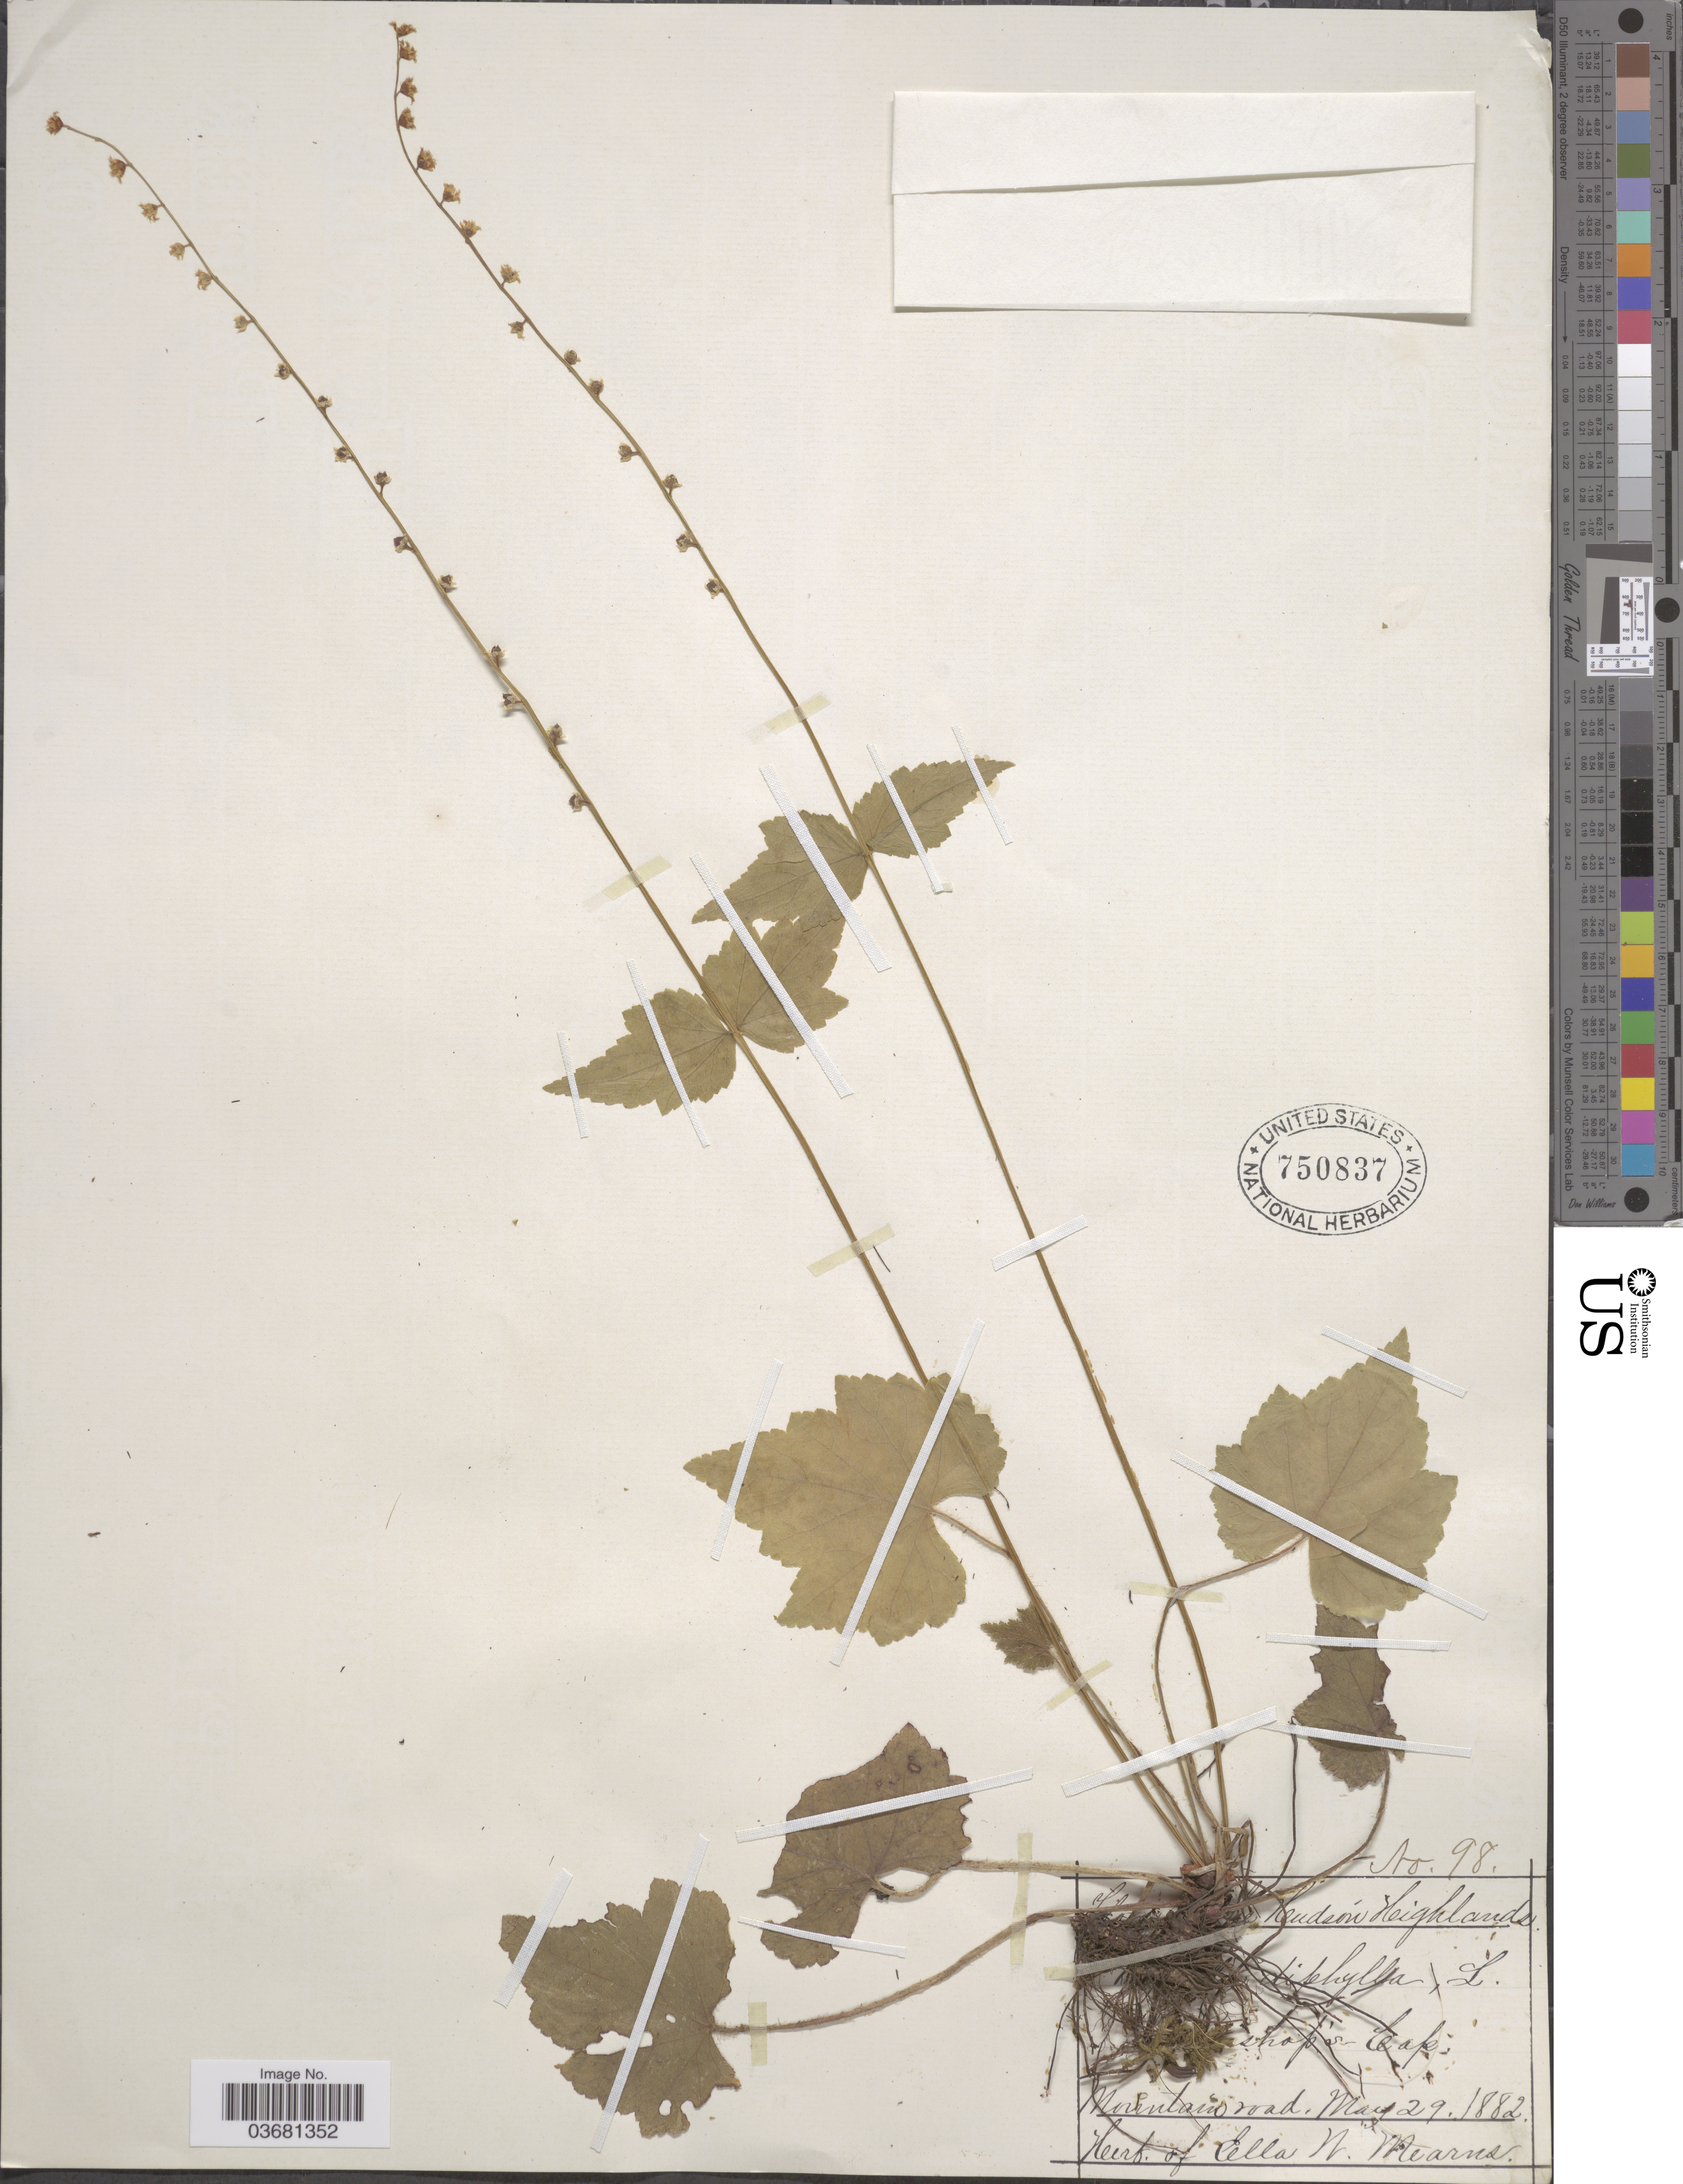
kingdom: Plantae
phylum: Tracheophyta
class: Magnoliopsida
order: Saxifragales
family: Saxifragaceae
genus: Mitella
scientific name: Mitella diphylla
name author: L.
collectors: ex herb. Ella W. Mearns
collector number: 98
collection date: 1882-05-29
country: United States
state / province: New York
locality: [illegible text] Hudson Highlands. Mountain road.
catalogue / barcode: US 750837